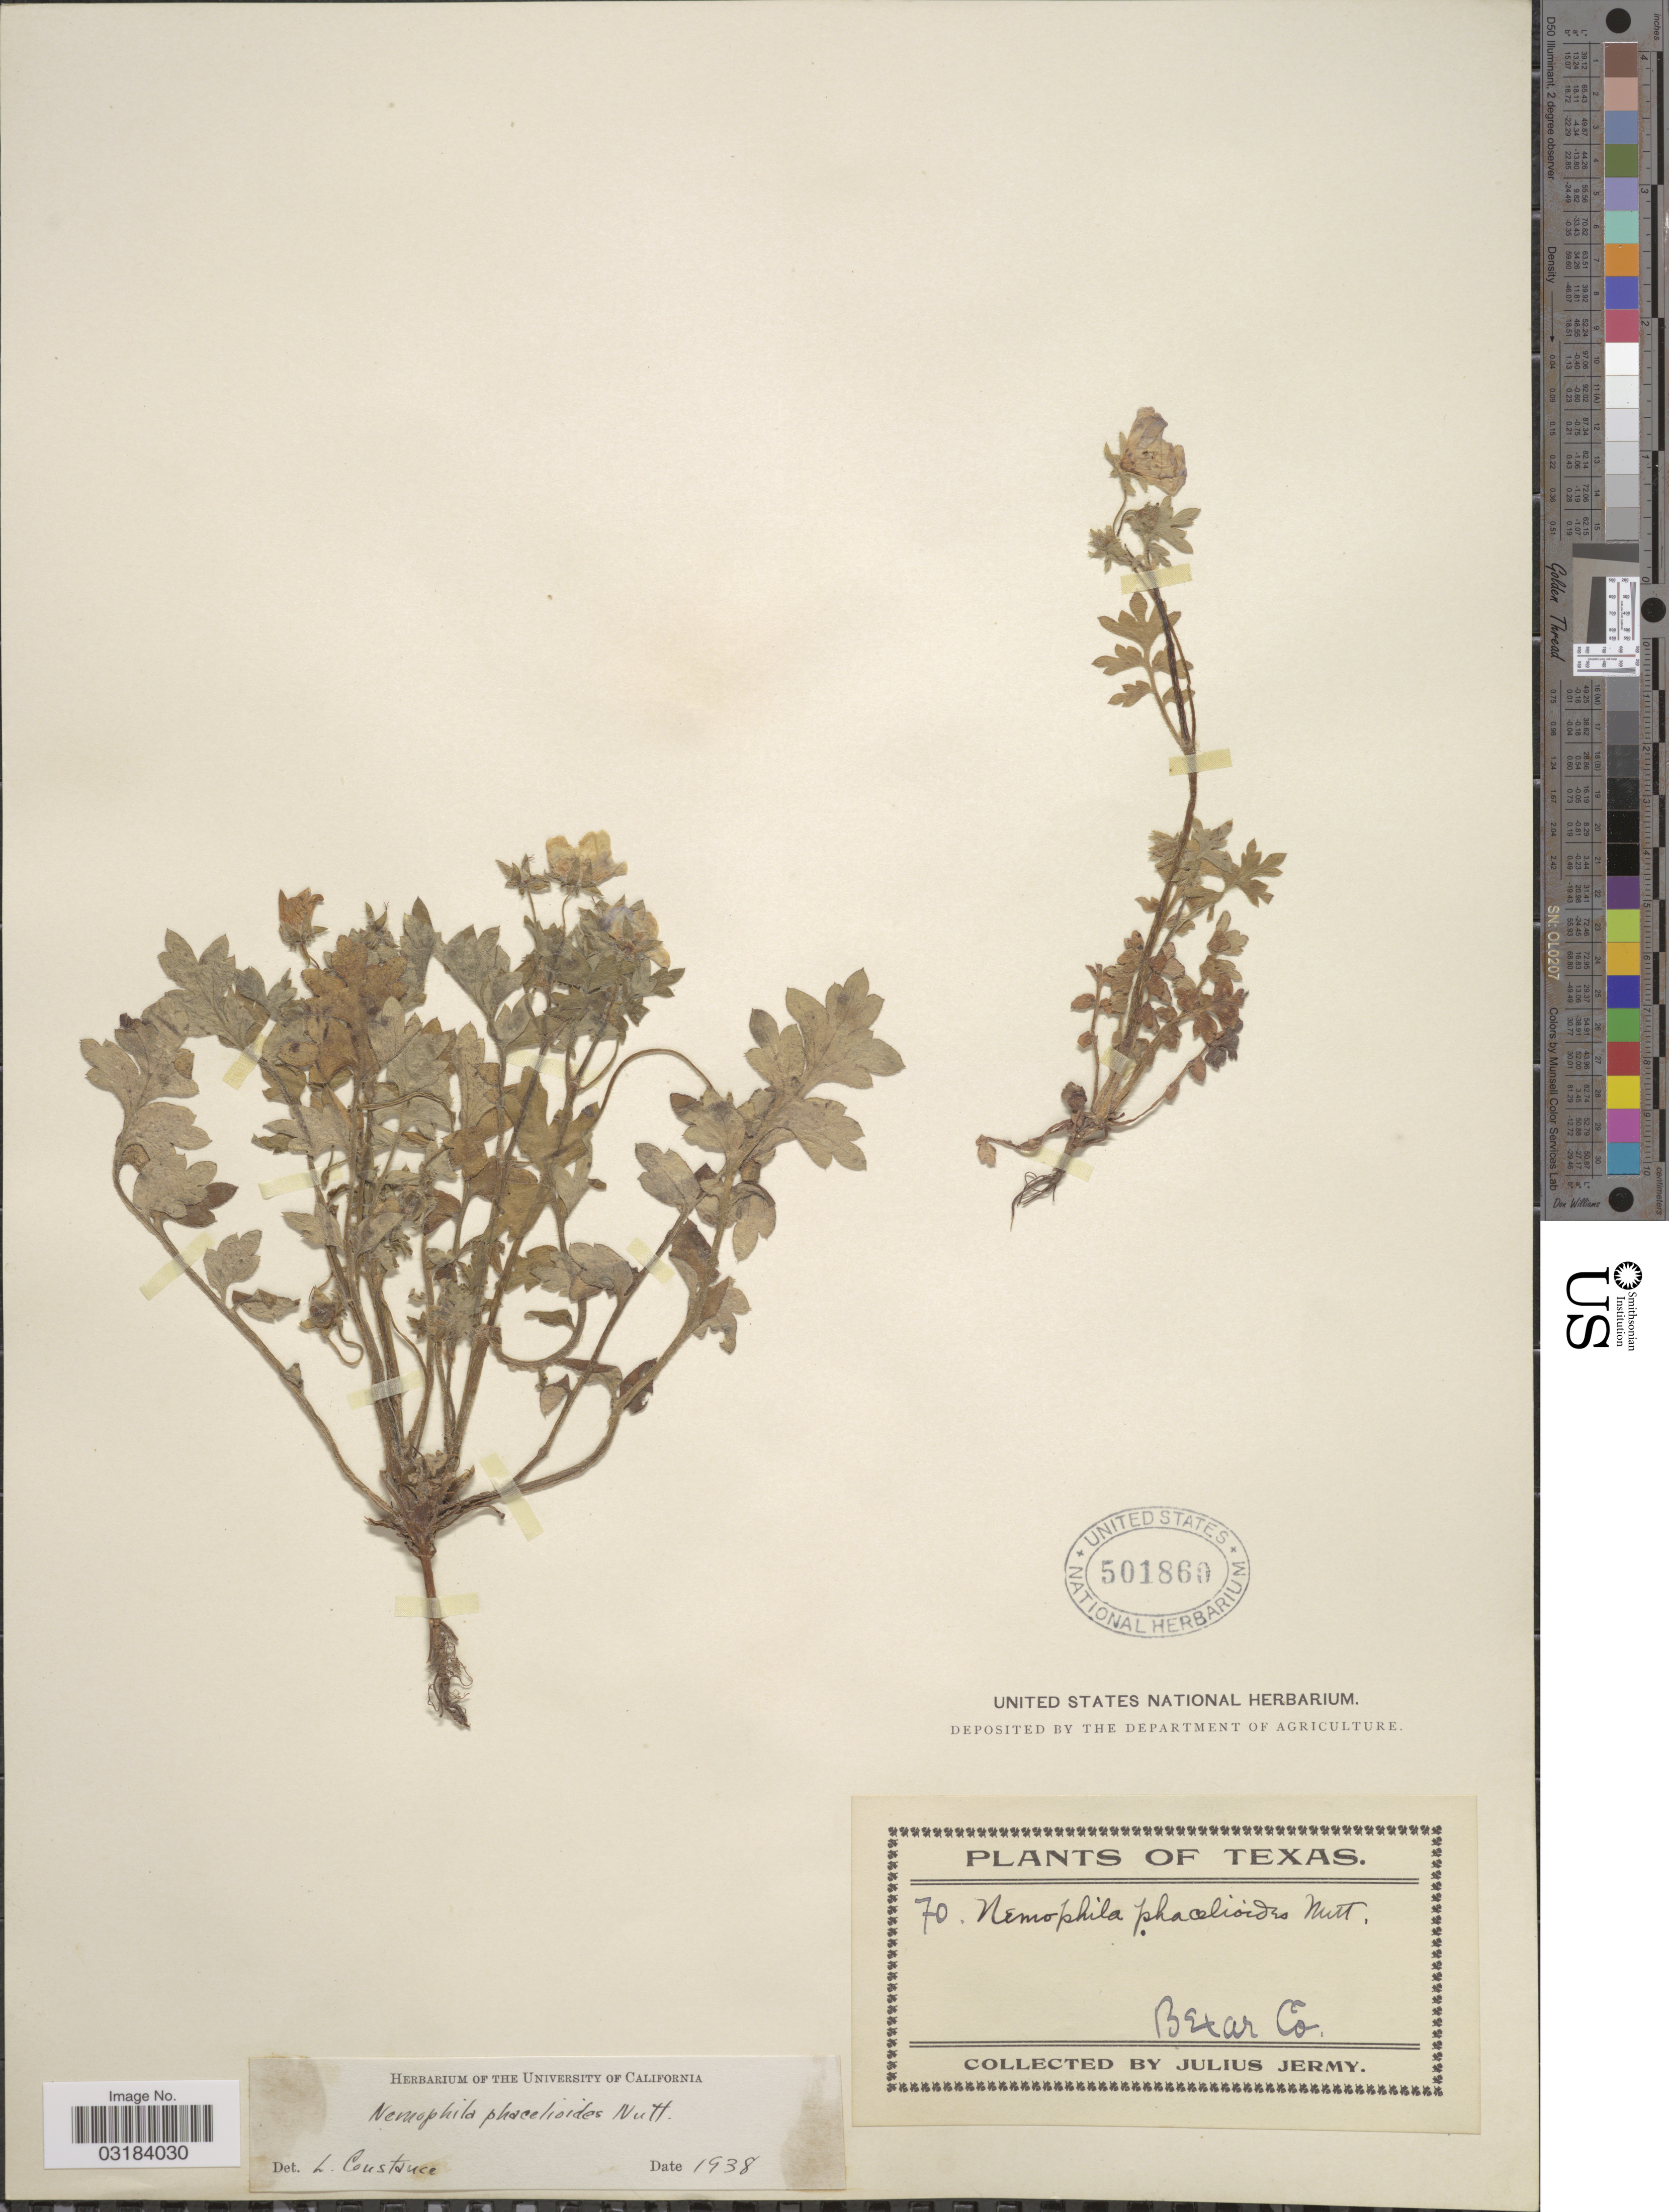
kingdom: Plantae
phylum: Tracheophyta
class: Magnoliopsida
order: Boraginales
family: Hydrophyllaceae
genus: Nemophila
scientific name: Nemophila phacelioides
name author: W.P.C. Barton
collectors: J. Jermy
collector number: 70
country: United States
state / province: Texas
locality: Bexar Co.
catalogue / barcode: US 501860